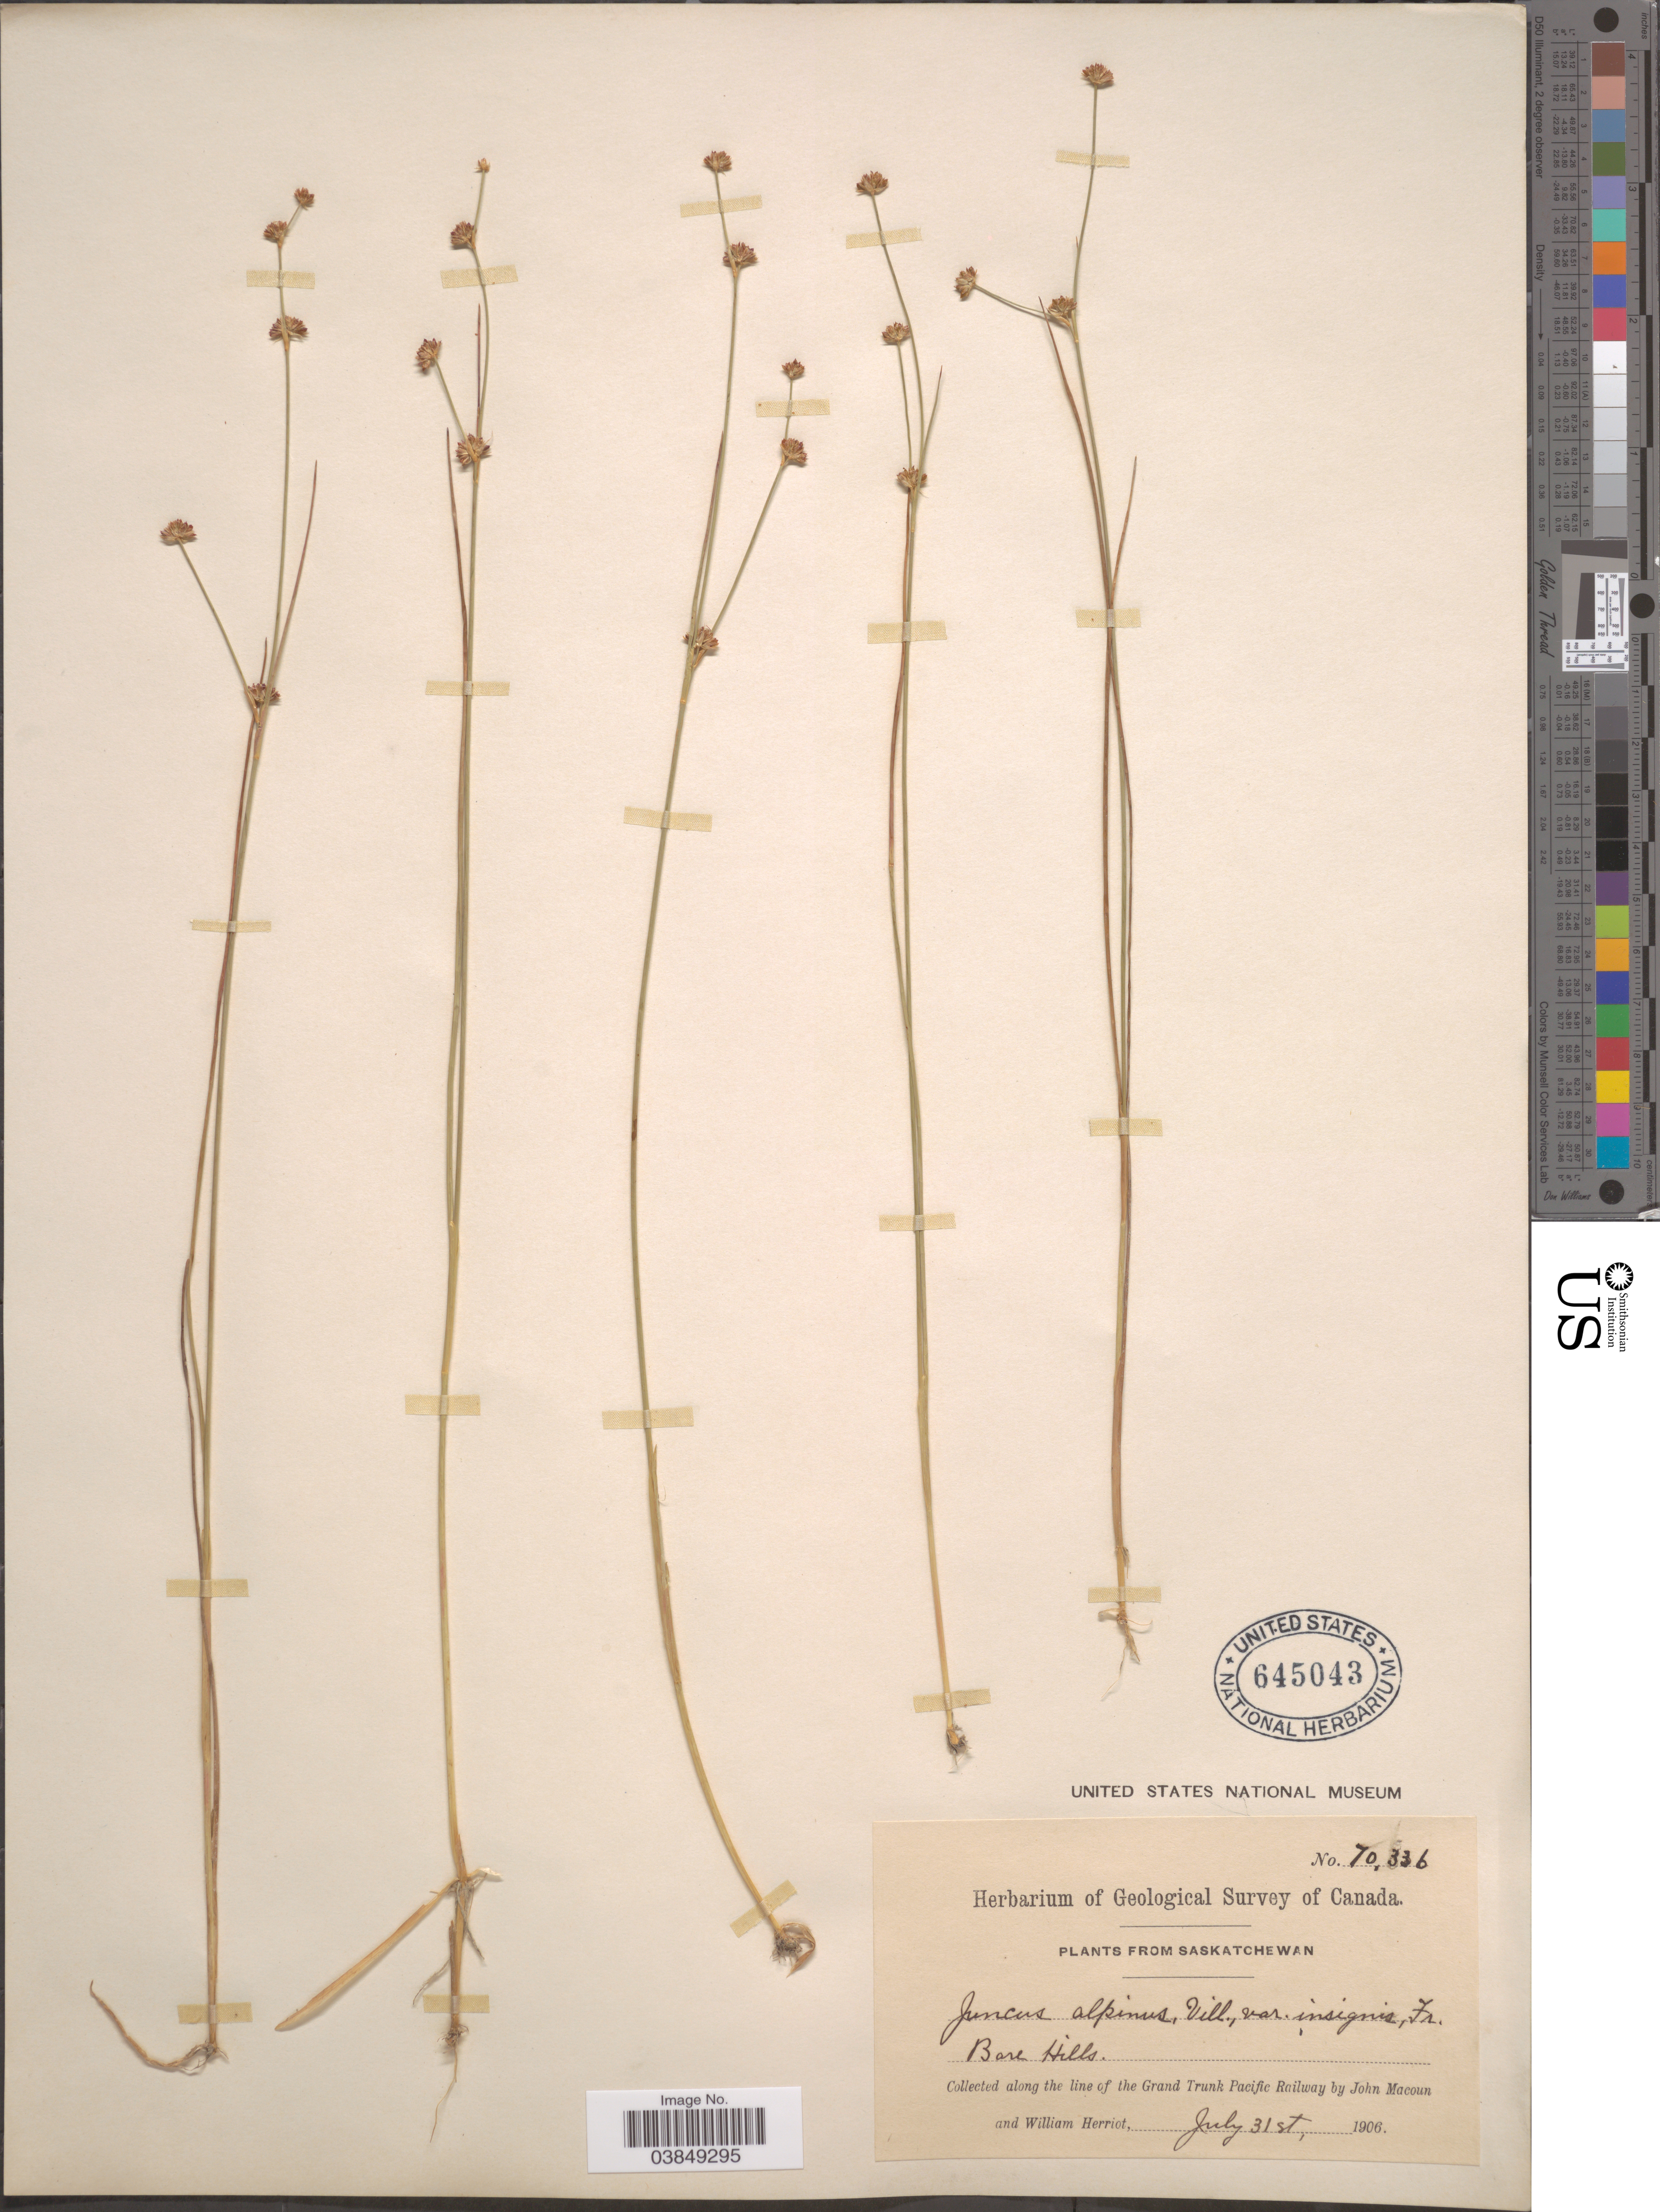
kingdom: Plantae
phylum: Tracheophyta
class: Liliopsida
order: Poales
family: Juncaceae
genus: Juncus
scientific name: Juncus richardsonianus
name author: Schult. & Schult. f.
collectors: J. Macoun & W. Herriot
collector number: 70336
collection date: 1906-07-31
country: Canada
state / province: Saskatchewan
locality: Bare Hills. Along the line of the Grand Trunk Pacific Railway.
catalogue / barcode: US 645043